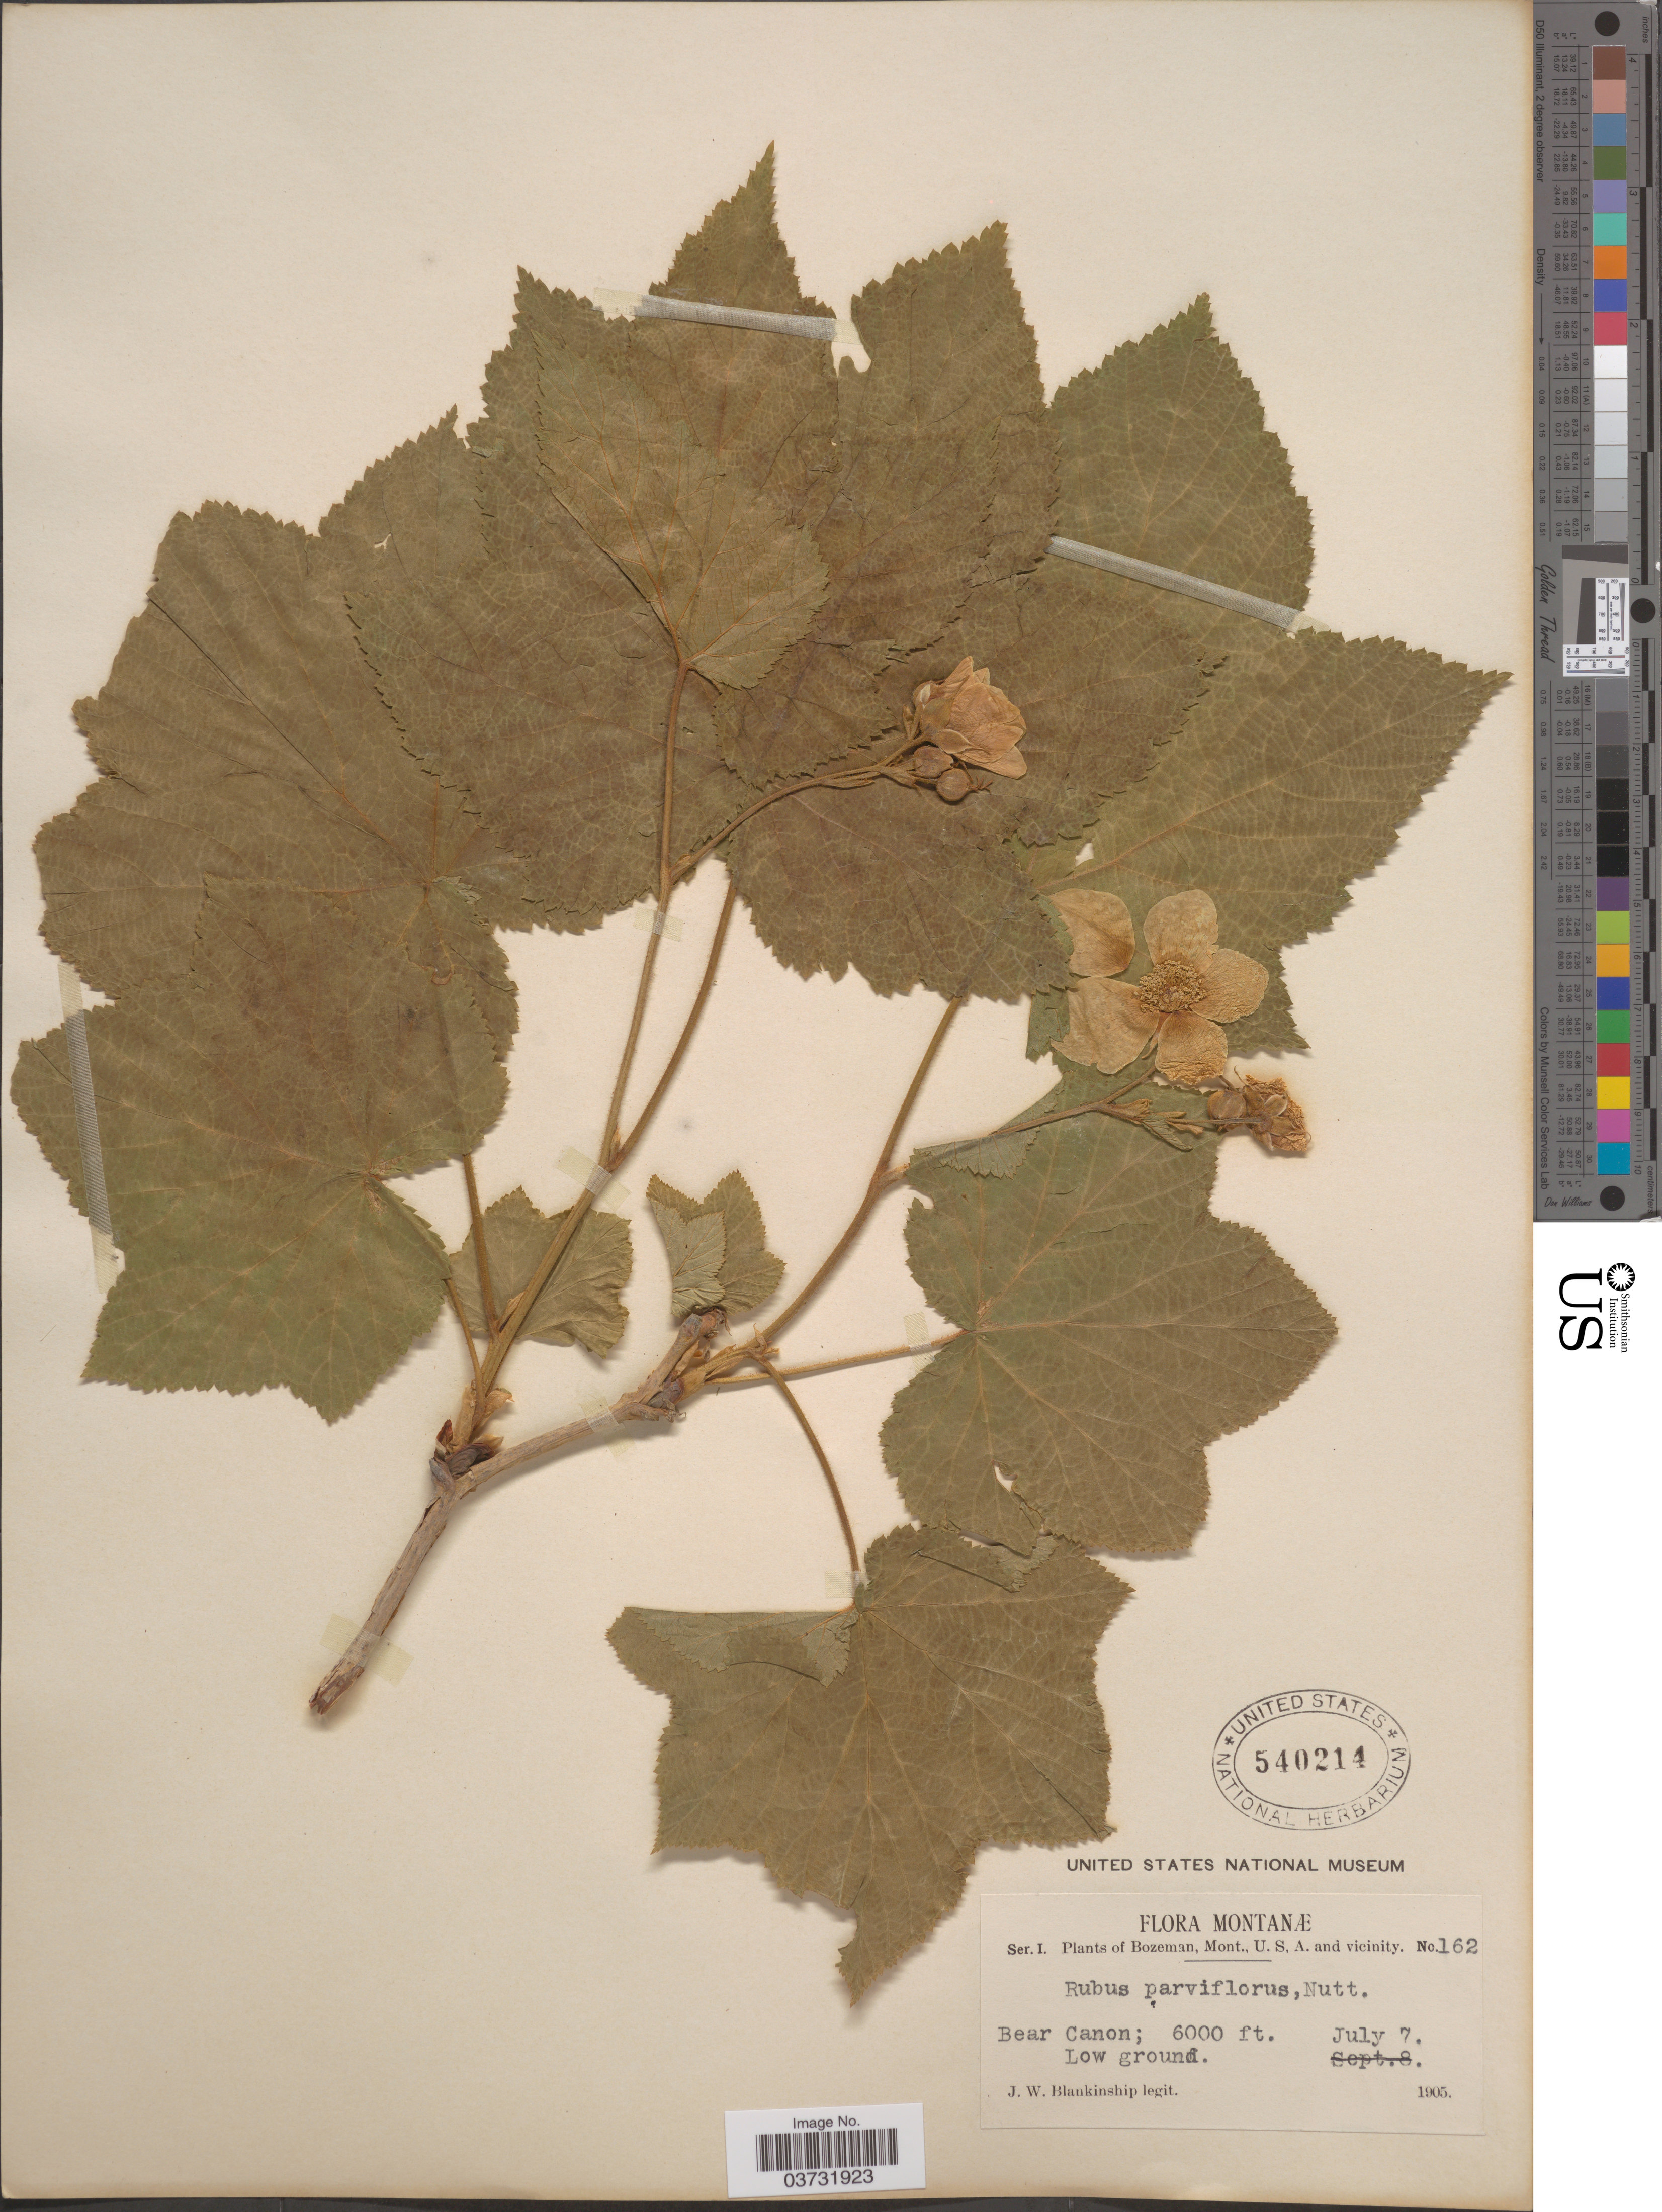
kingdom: Plantae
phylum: Tracheophyta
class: Magnoliopsida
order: Rosales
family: Rosaceae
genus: Rubus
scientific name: Rubus parviflorus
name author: Nutt.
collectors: J. W. Blankinship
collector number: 162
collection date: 1905-07-07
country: United States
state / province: Montana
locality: Bozeman, and vicinity. Bear Canon.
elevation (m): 1829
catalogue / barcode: US 540214